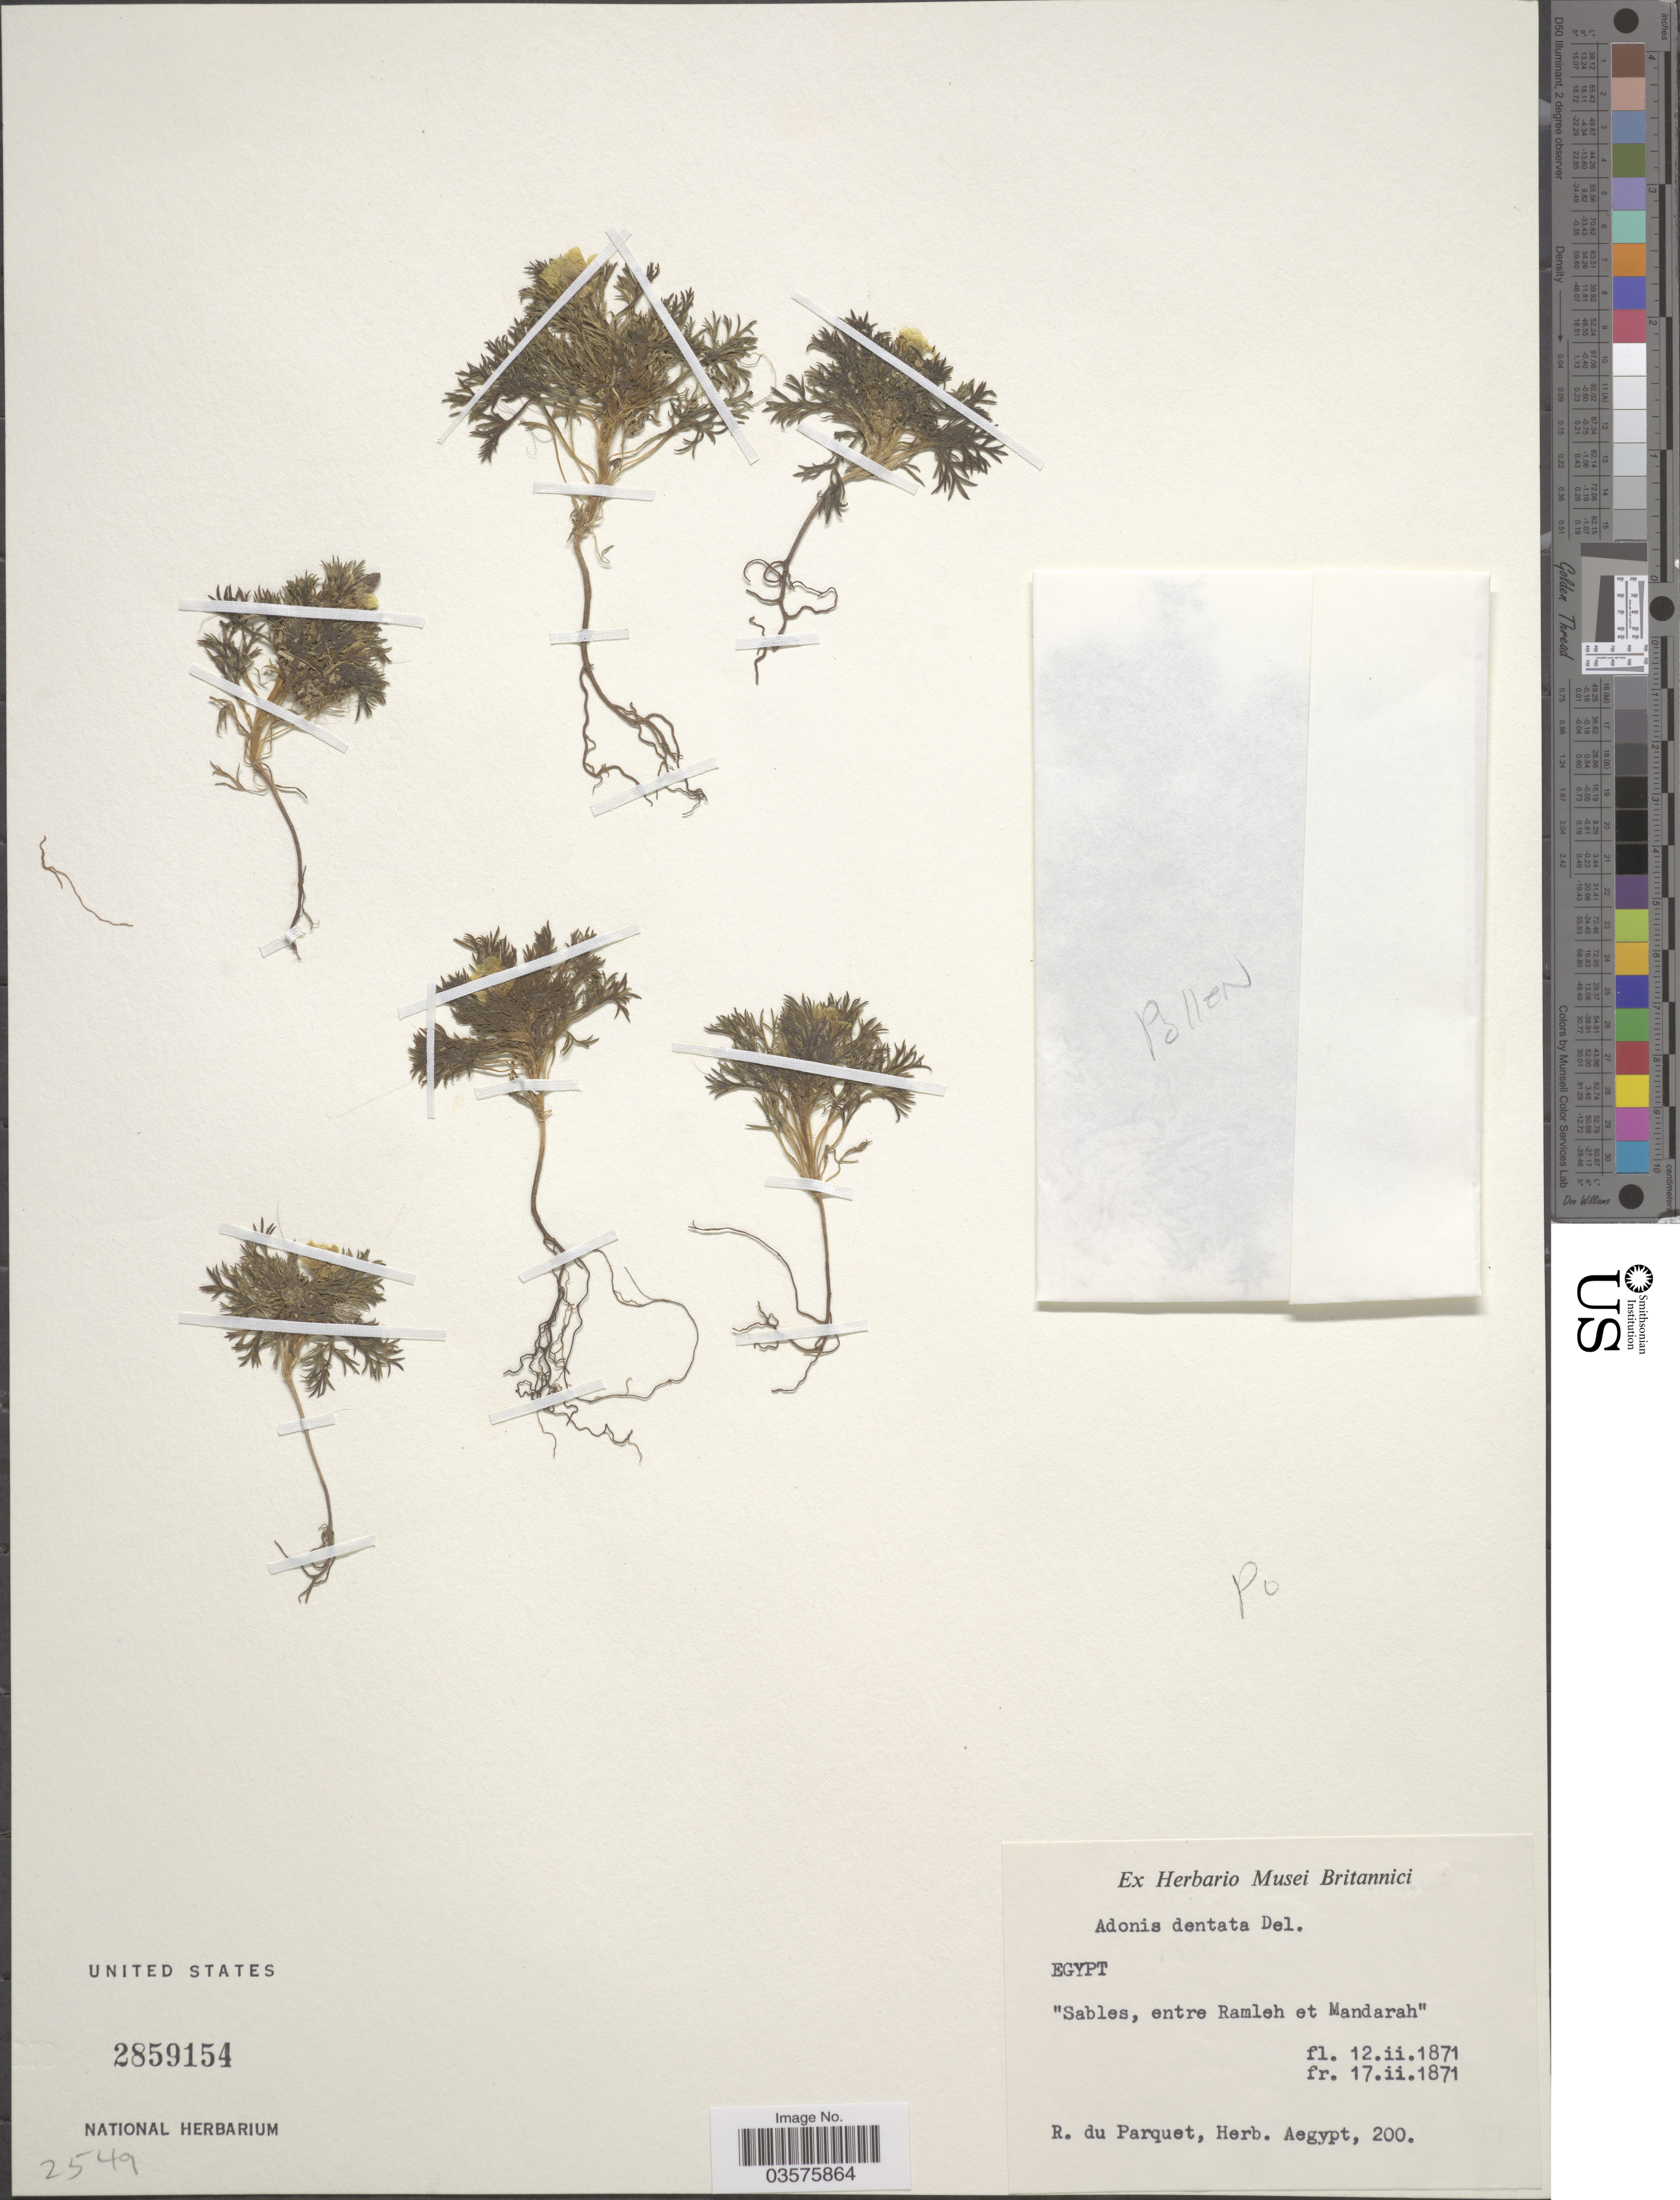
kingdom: Plantae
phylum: Tracheophyta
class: Magnoliopsida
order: Ranunculales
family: Ranunculaceae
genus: Adonis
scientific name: Adonis dentata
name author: Delile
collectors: R. Du Parquet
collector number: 200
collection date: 1871-02-12/1871-02-17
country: Egypt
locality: Sables, entre Ramleh et Mandarah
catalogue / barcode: US 2859154